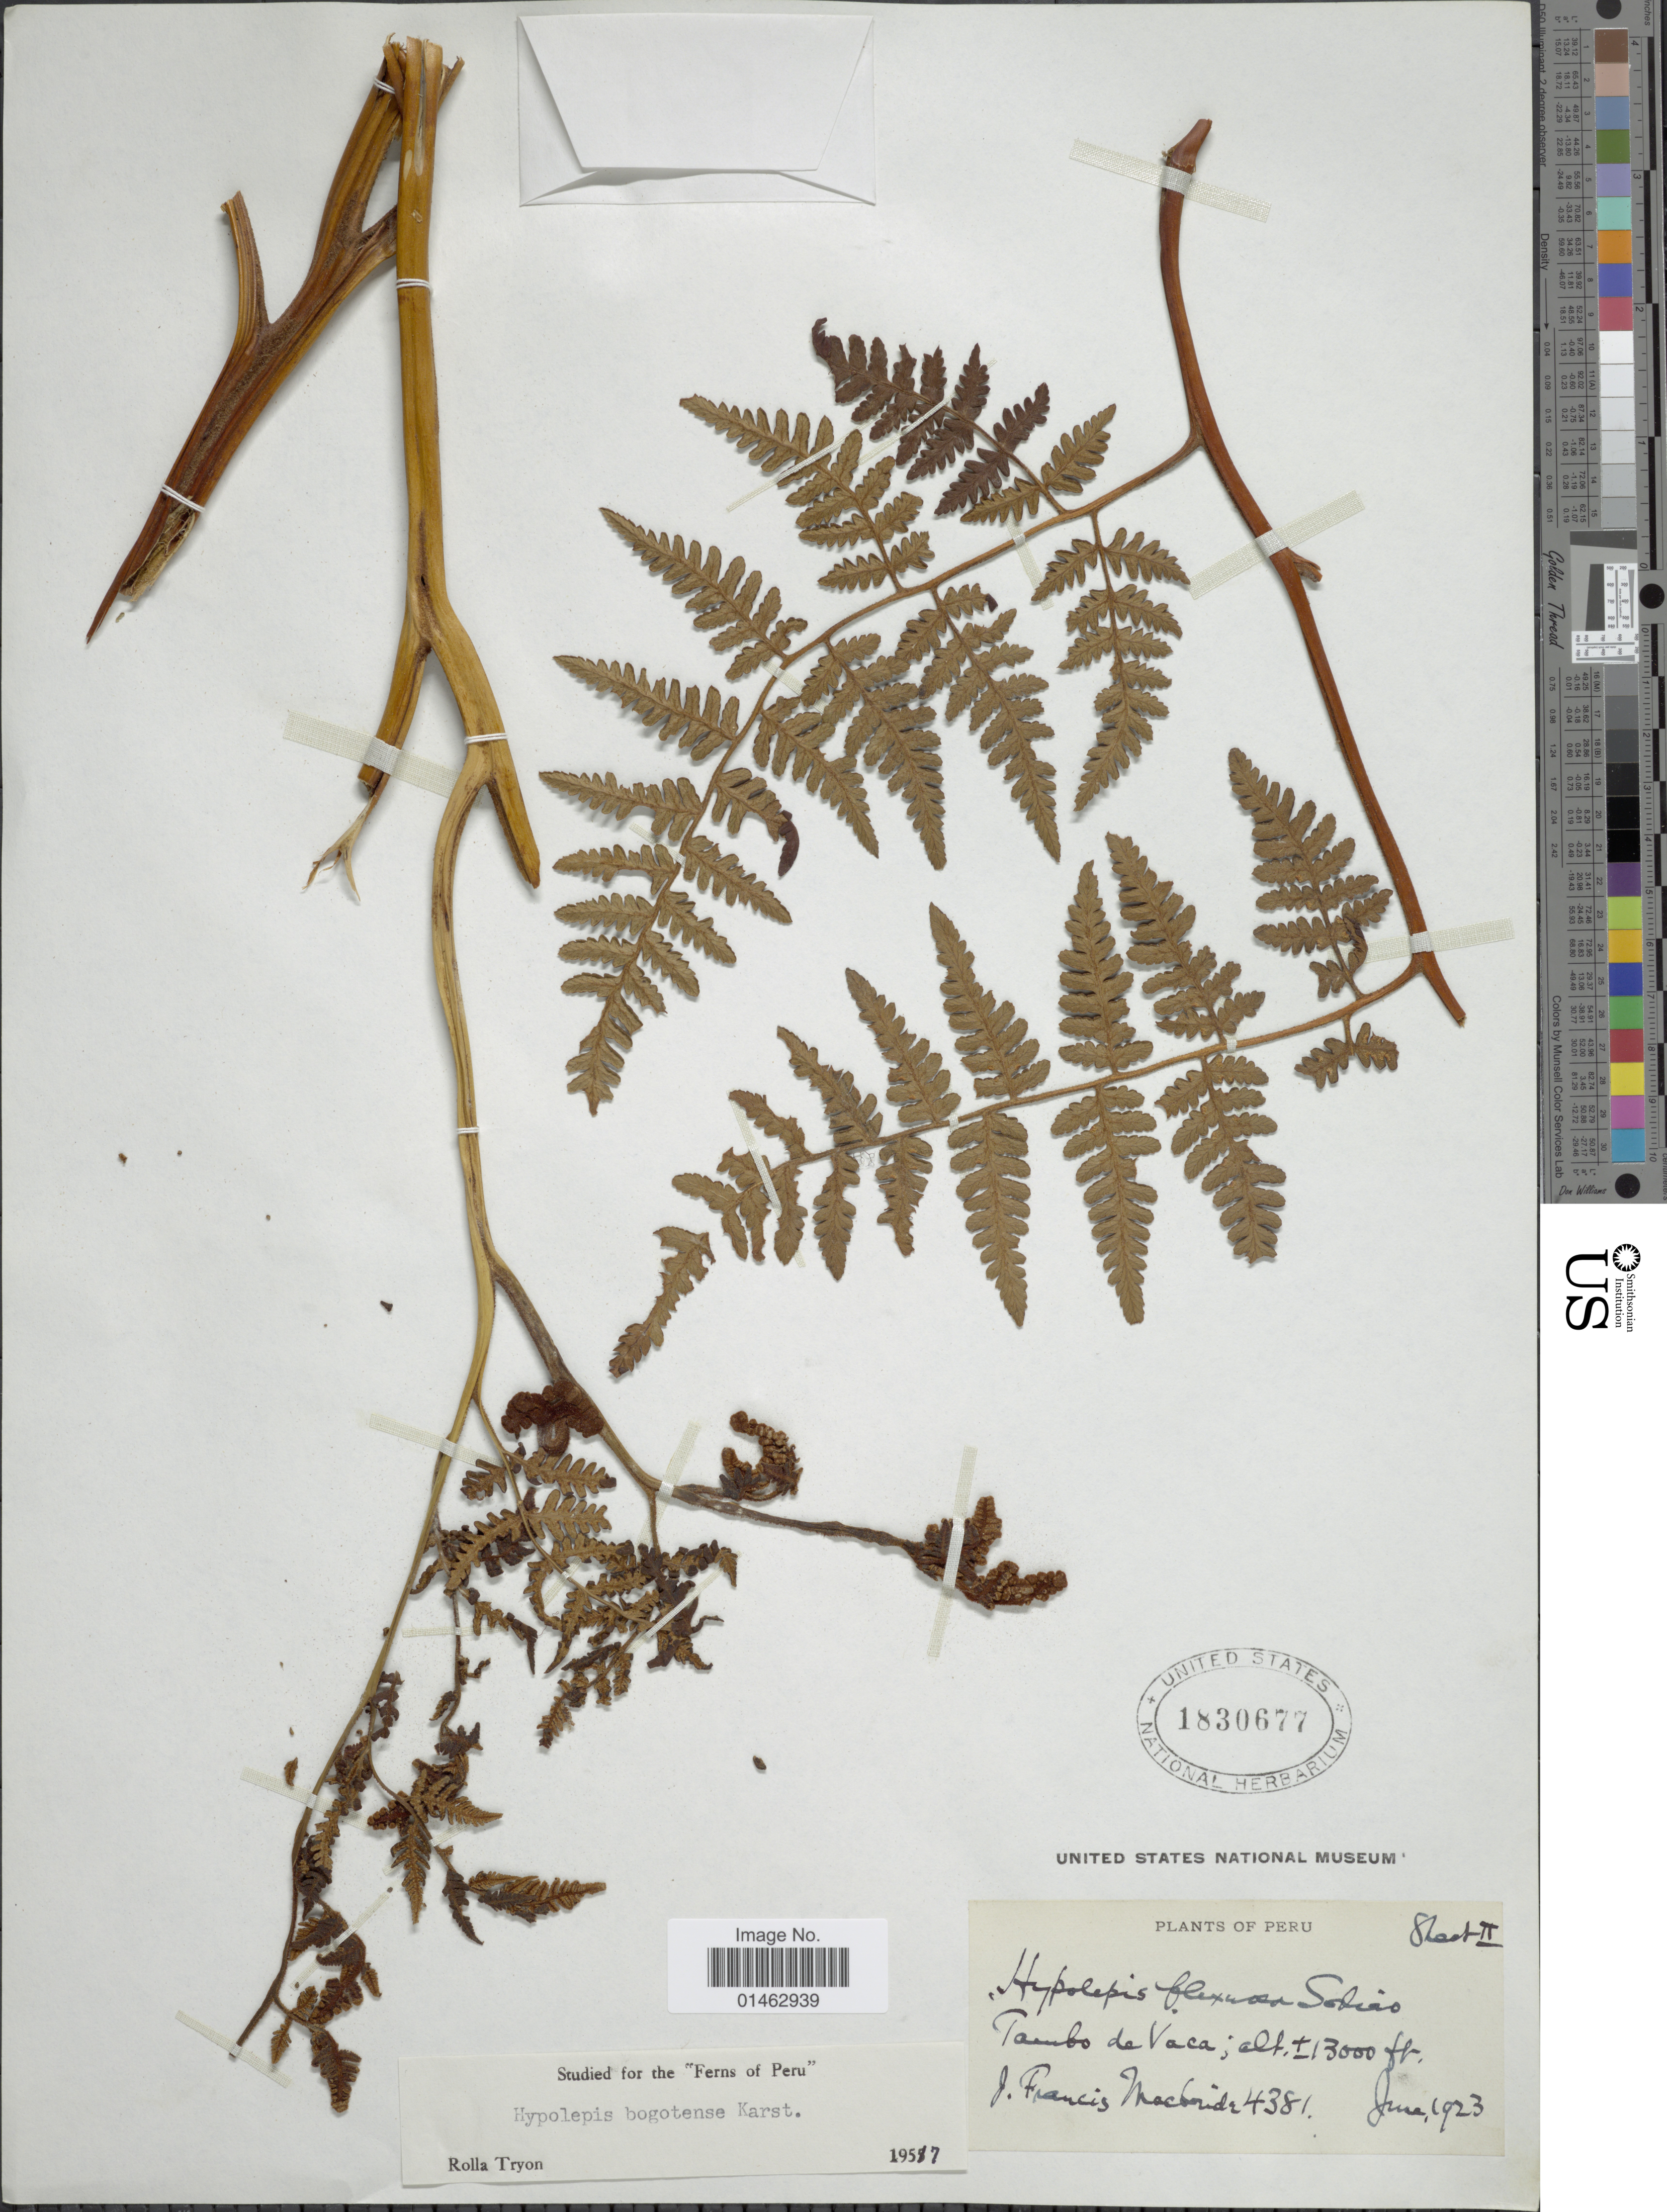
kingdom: Plantae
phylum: Tracheophyta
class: Polypodiopsida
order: Polypodiales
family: Dennstaedtiaceae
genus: Hypolepis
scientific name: Hypolepis bogotensis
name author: H. Karst.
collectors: J. F. Macbride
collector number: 4381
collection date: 1923-06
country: Peru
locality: Tambo de Vaca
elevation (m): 3962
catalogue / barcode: US 1830677